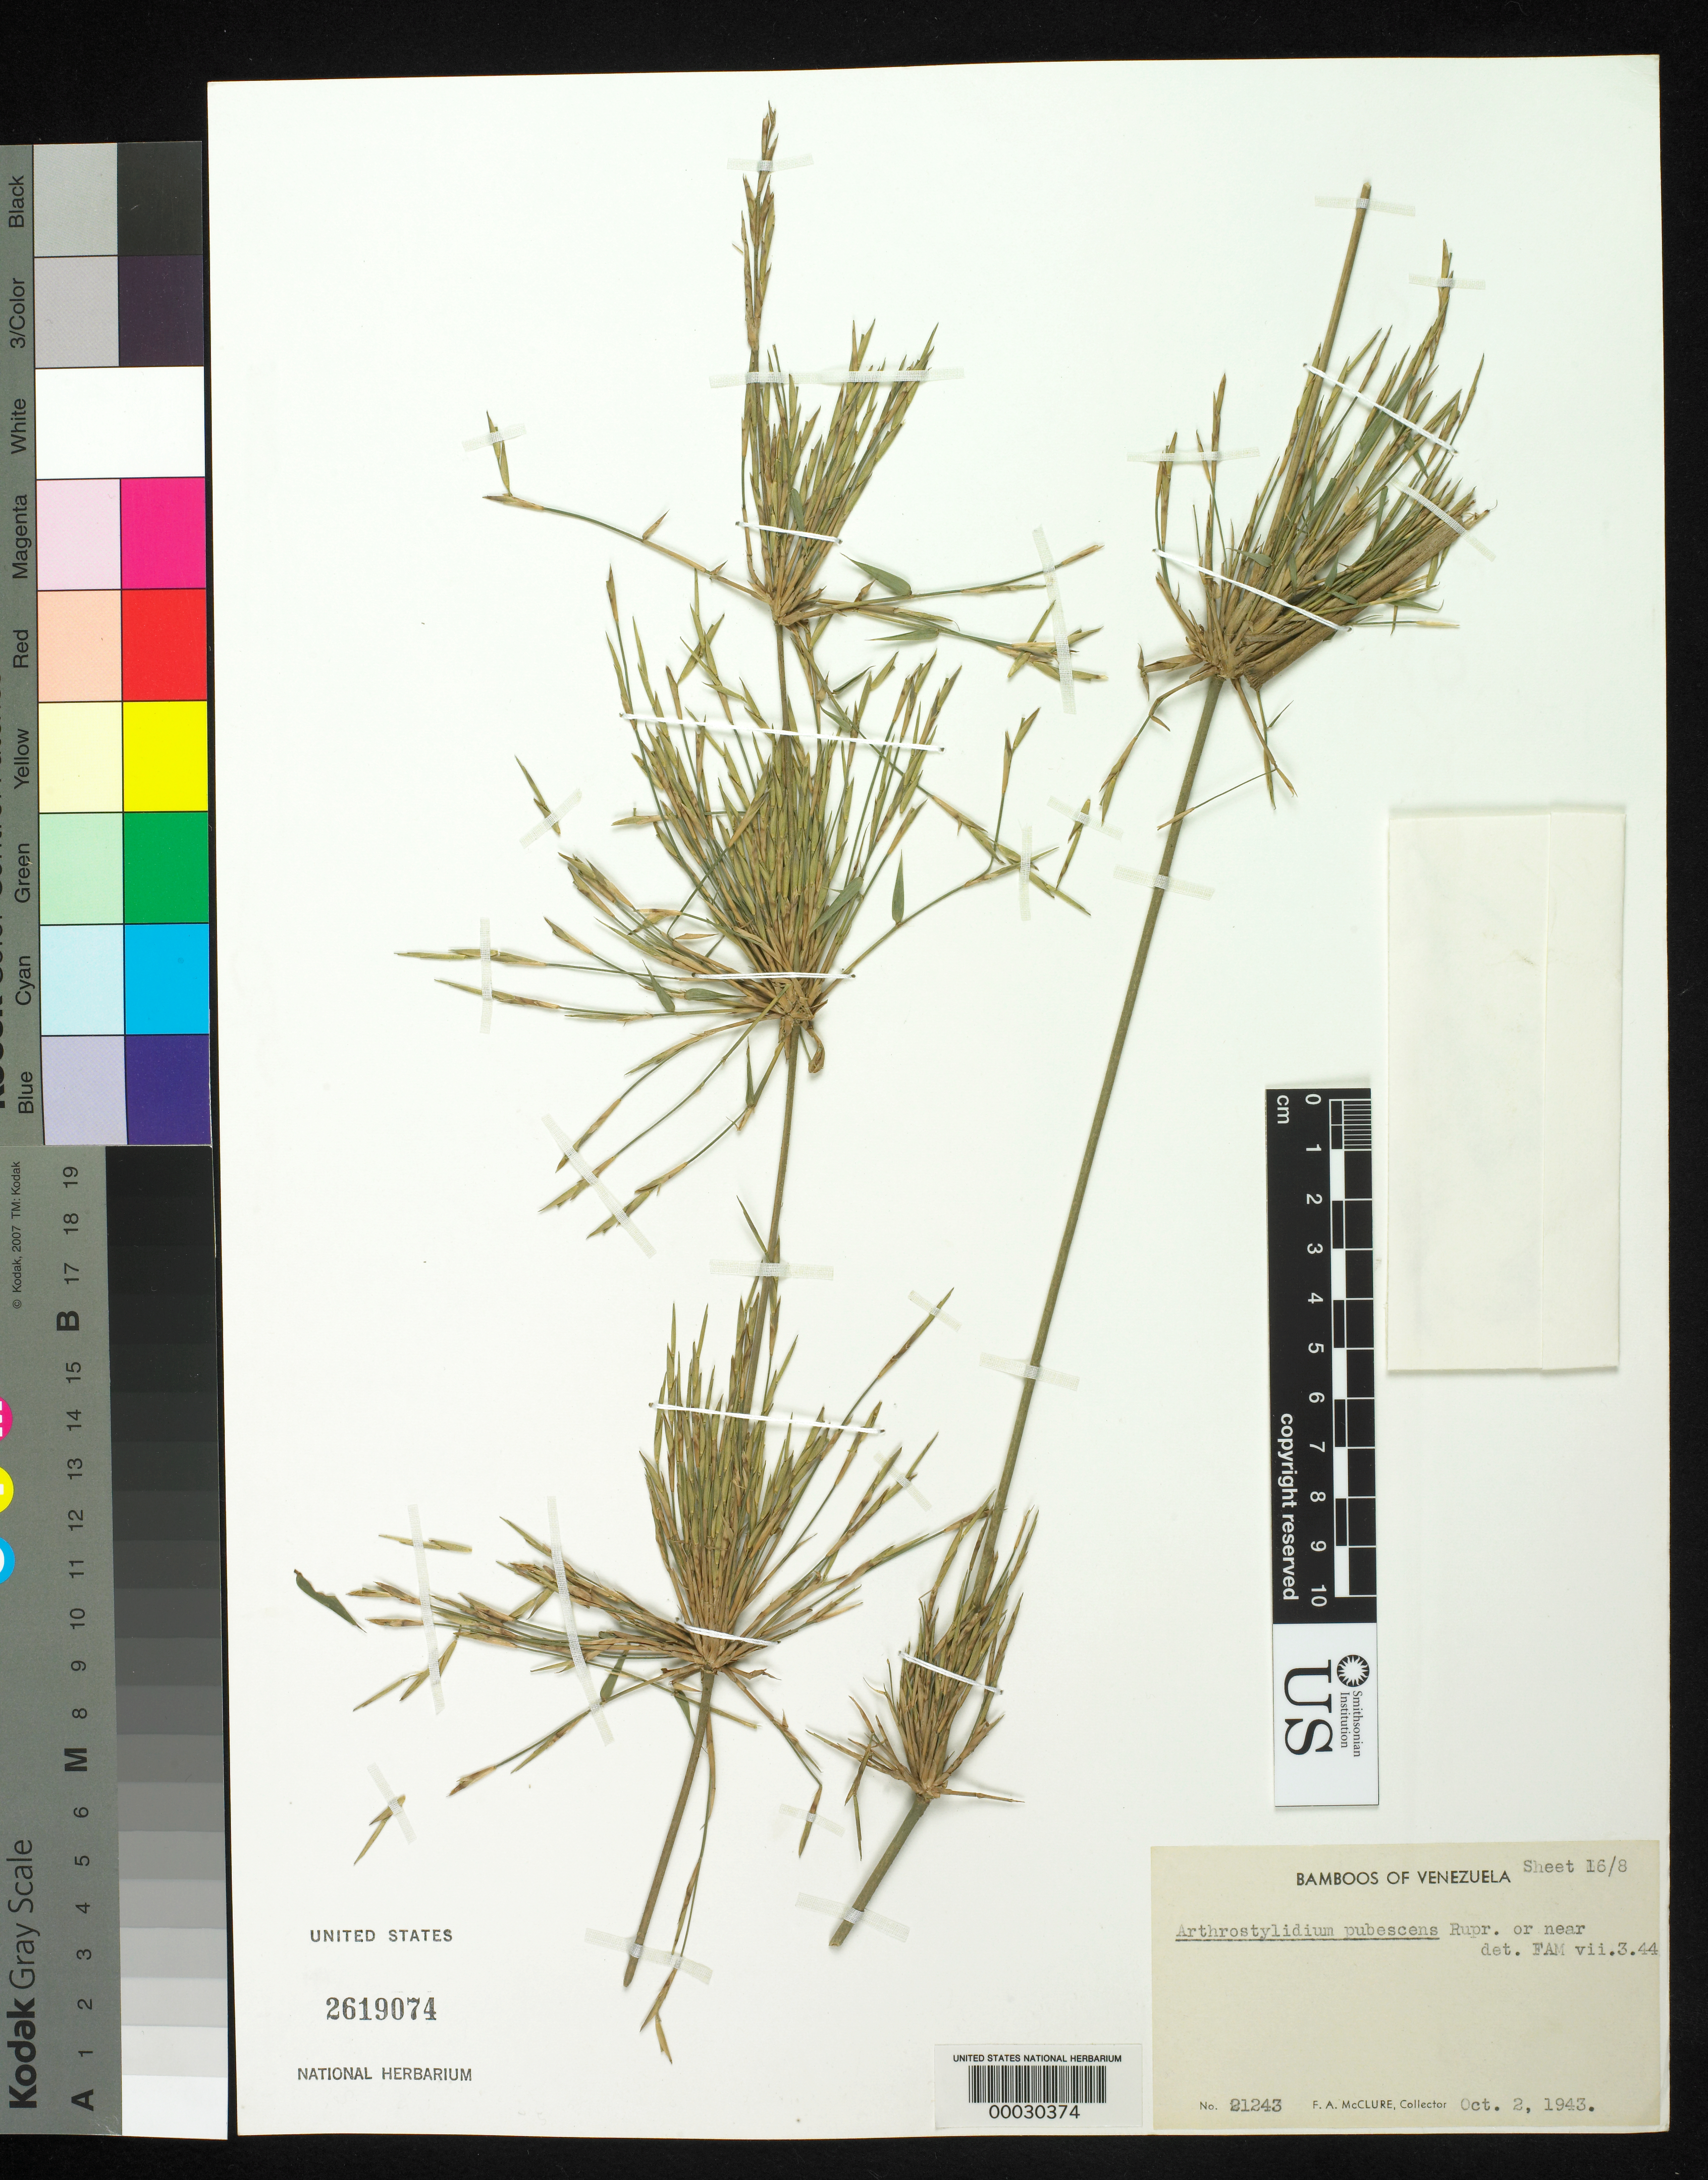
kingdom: Plantae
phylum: Tracheophyta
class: Liliopsida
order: Poales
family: Poaceae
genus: Arthrostylidium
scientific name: Arthrostylidium pubescens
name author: Rupr.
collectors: F. A. McClure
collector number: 21243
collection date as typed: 02 Oct 1943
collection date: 1943-10-02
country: Brazil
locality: El avila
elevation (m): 1700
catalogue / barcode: US 2619074